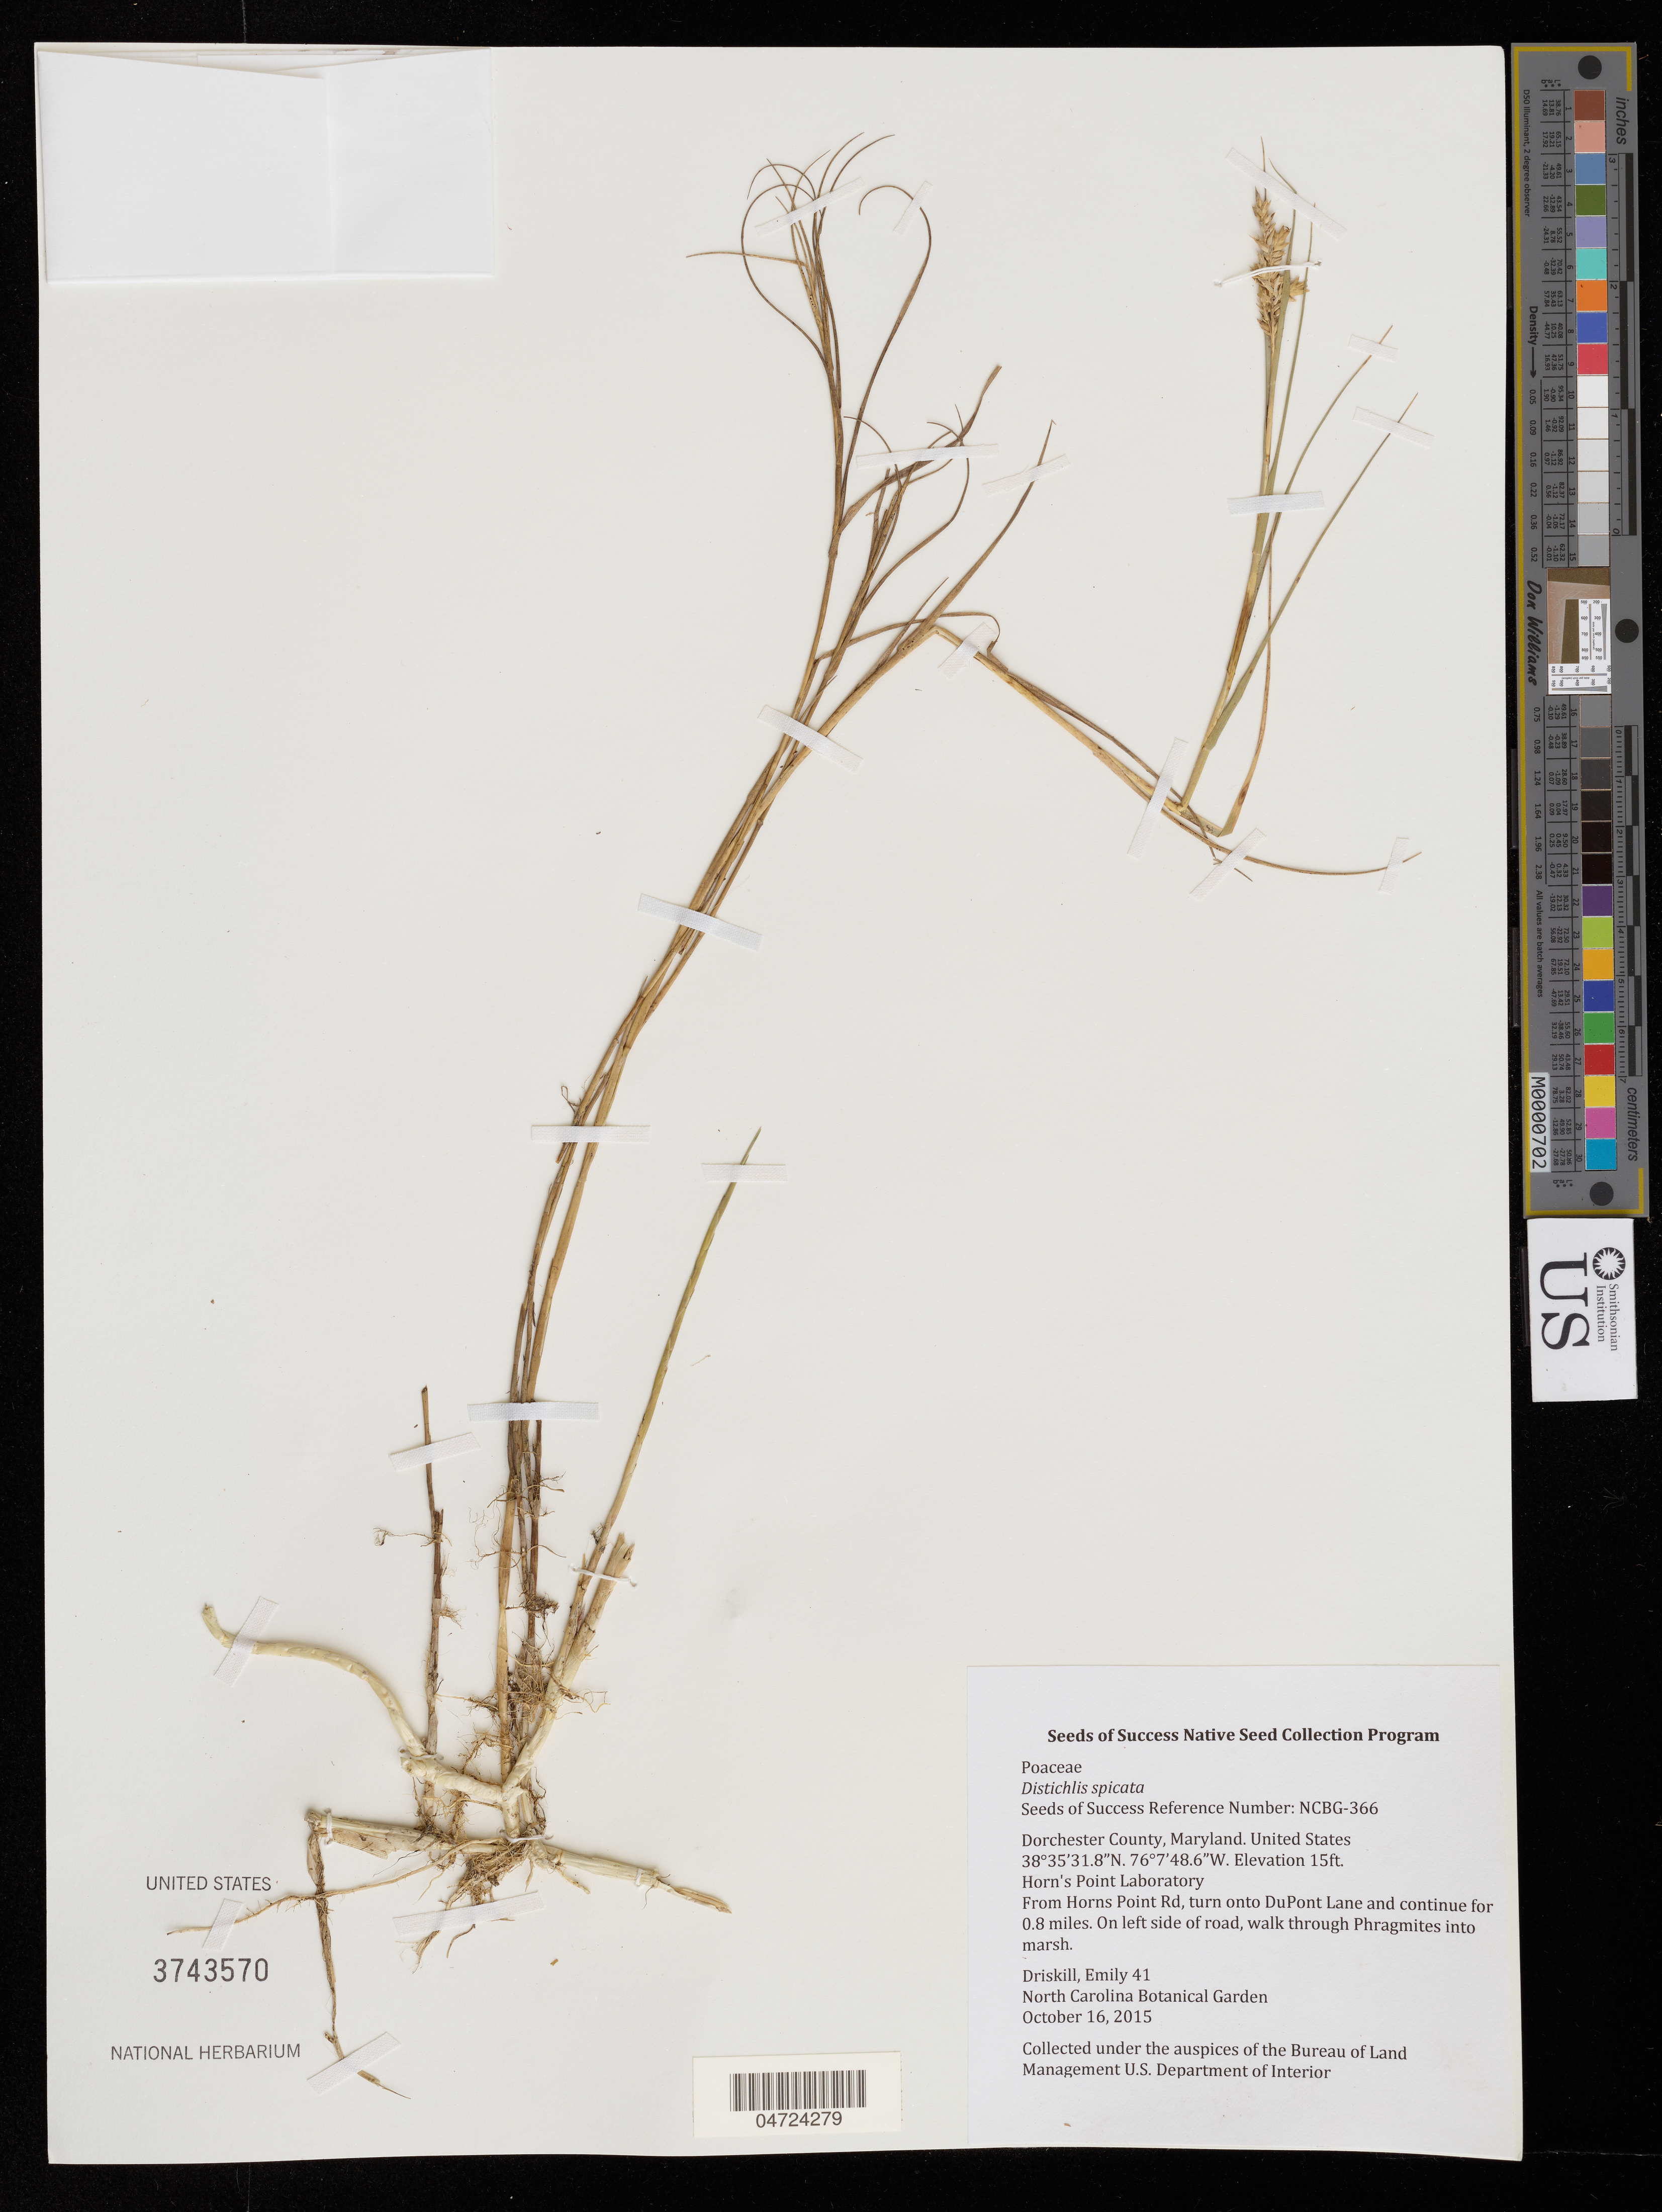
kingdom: Plantae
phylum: Tracheophyta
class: Liliopsida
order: Poales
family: Poaceae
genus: Distichlis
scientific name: Distichlis spicata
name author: (L.) Greene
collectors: E. Driskill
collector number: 41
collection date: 2015-10-16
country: United States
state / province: Maryland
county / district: Dorchester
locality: Dorchester County. Horn's Point Laboratory. From Horns Point Rd, turn onto DuPont Lane and continue for 0.8 miles. On left side of road, walk through Phragmites into marsh.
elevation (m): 5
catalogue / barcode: US 3743570